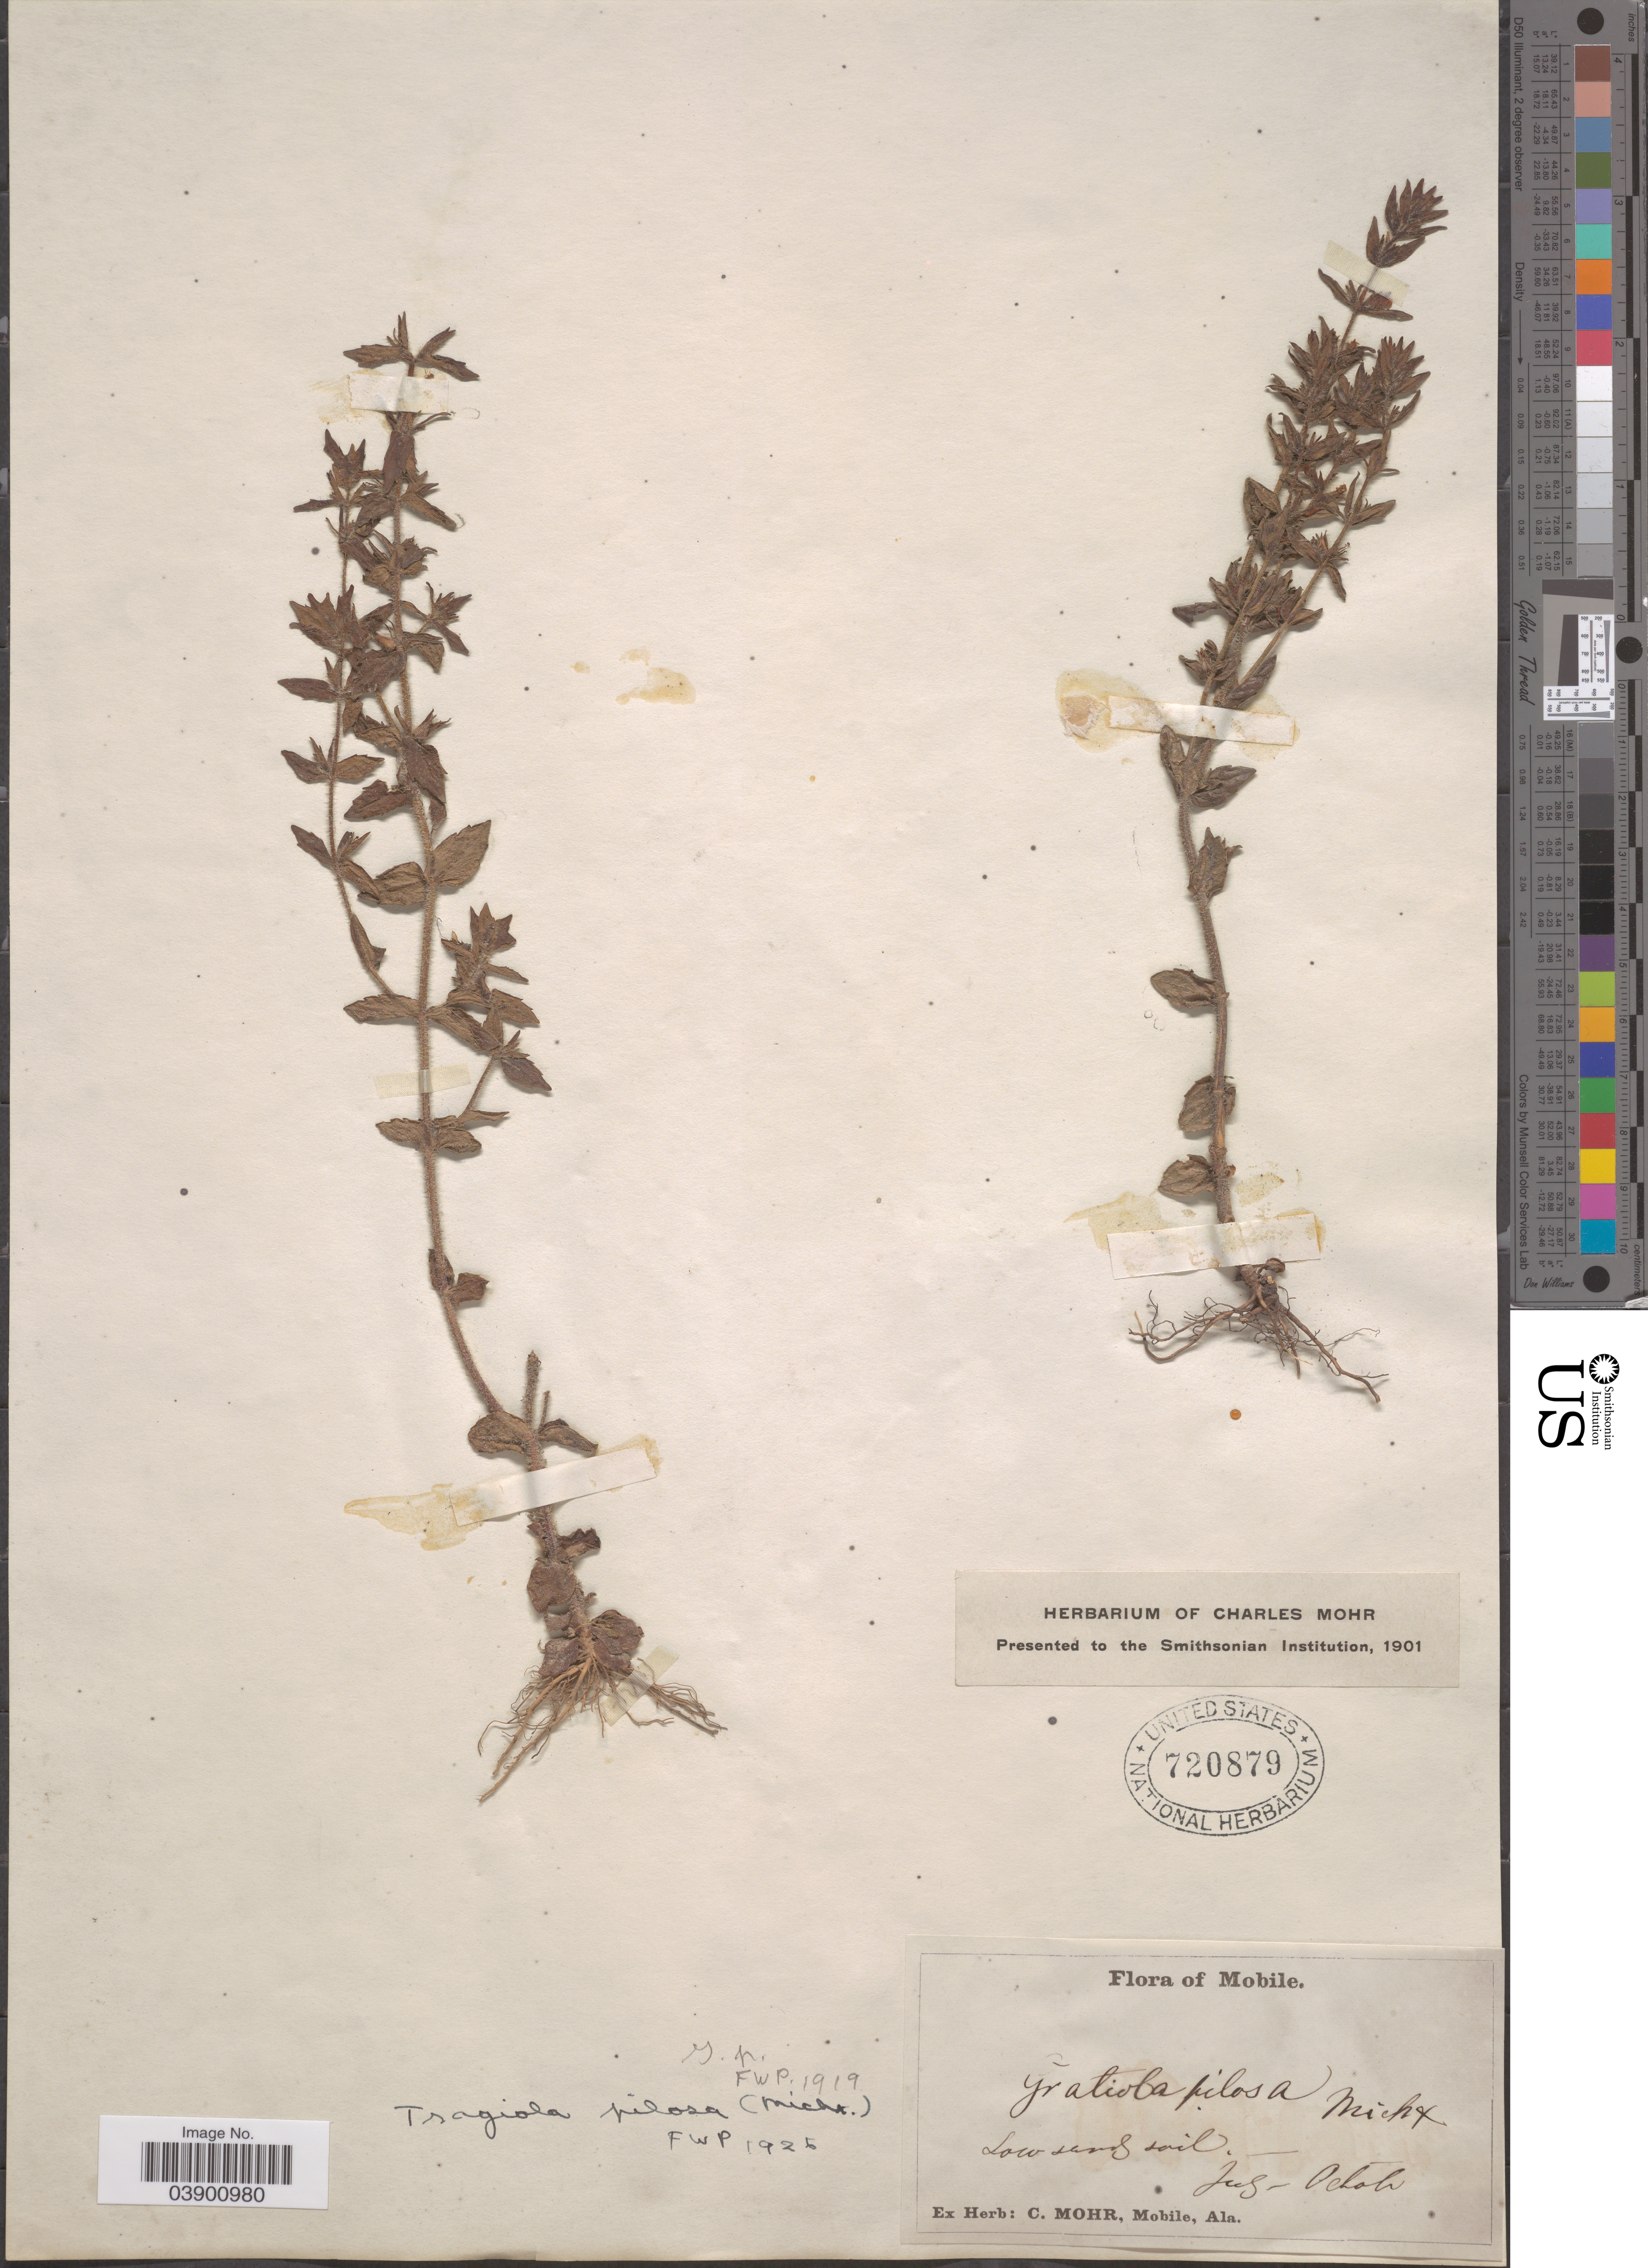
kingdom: Plantae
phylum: Tracheophyta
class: Magnoliopsida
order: Lamiales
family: Plantaginaceae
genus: Gratiola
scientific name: Gratiola pilosa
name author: Michx.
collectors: ex herb. C. Mohr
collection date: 1901-07/1901-10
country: United States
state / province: Alabama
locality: Mobile.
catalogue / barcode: US 720879